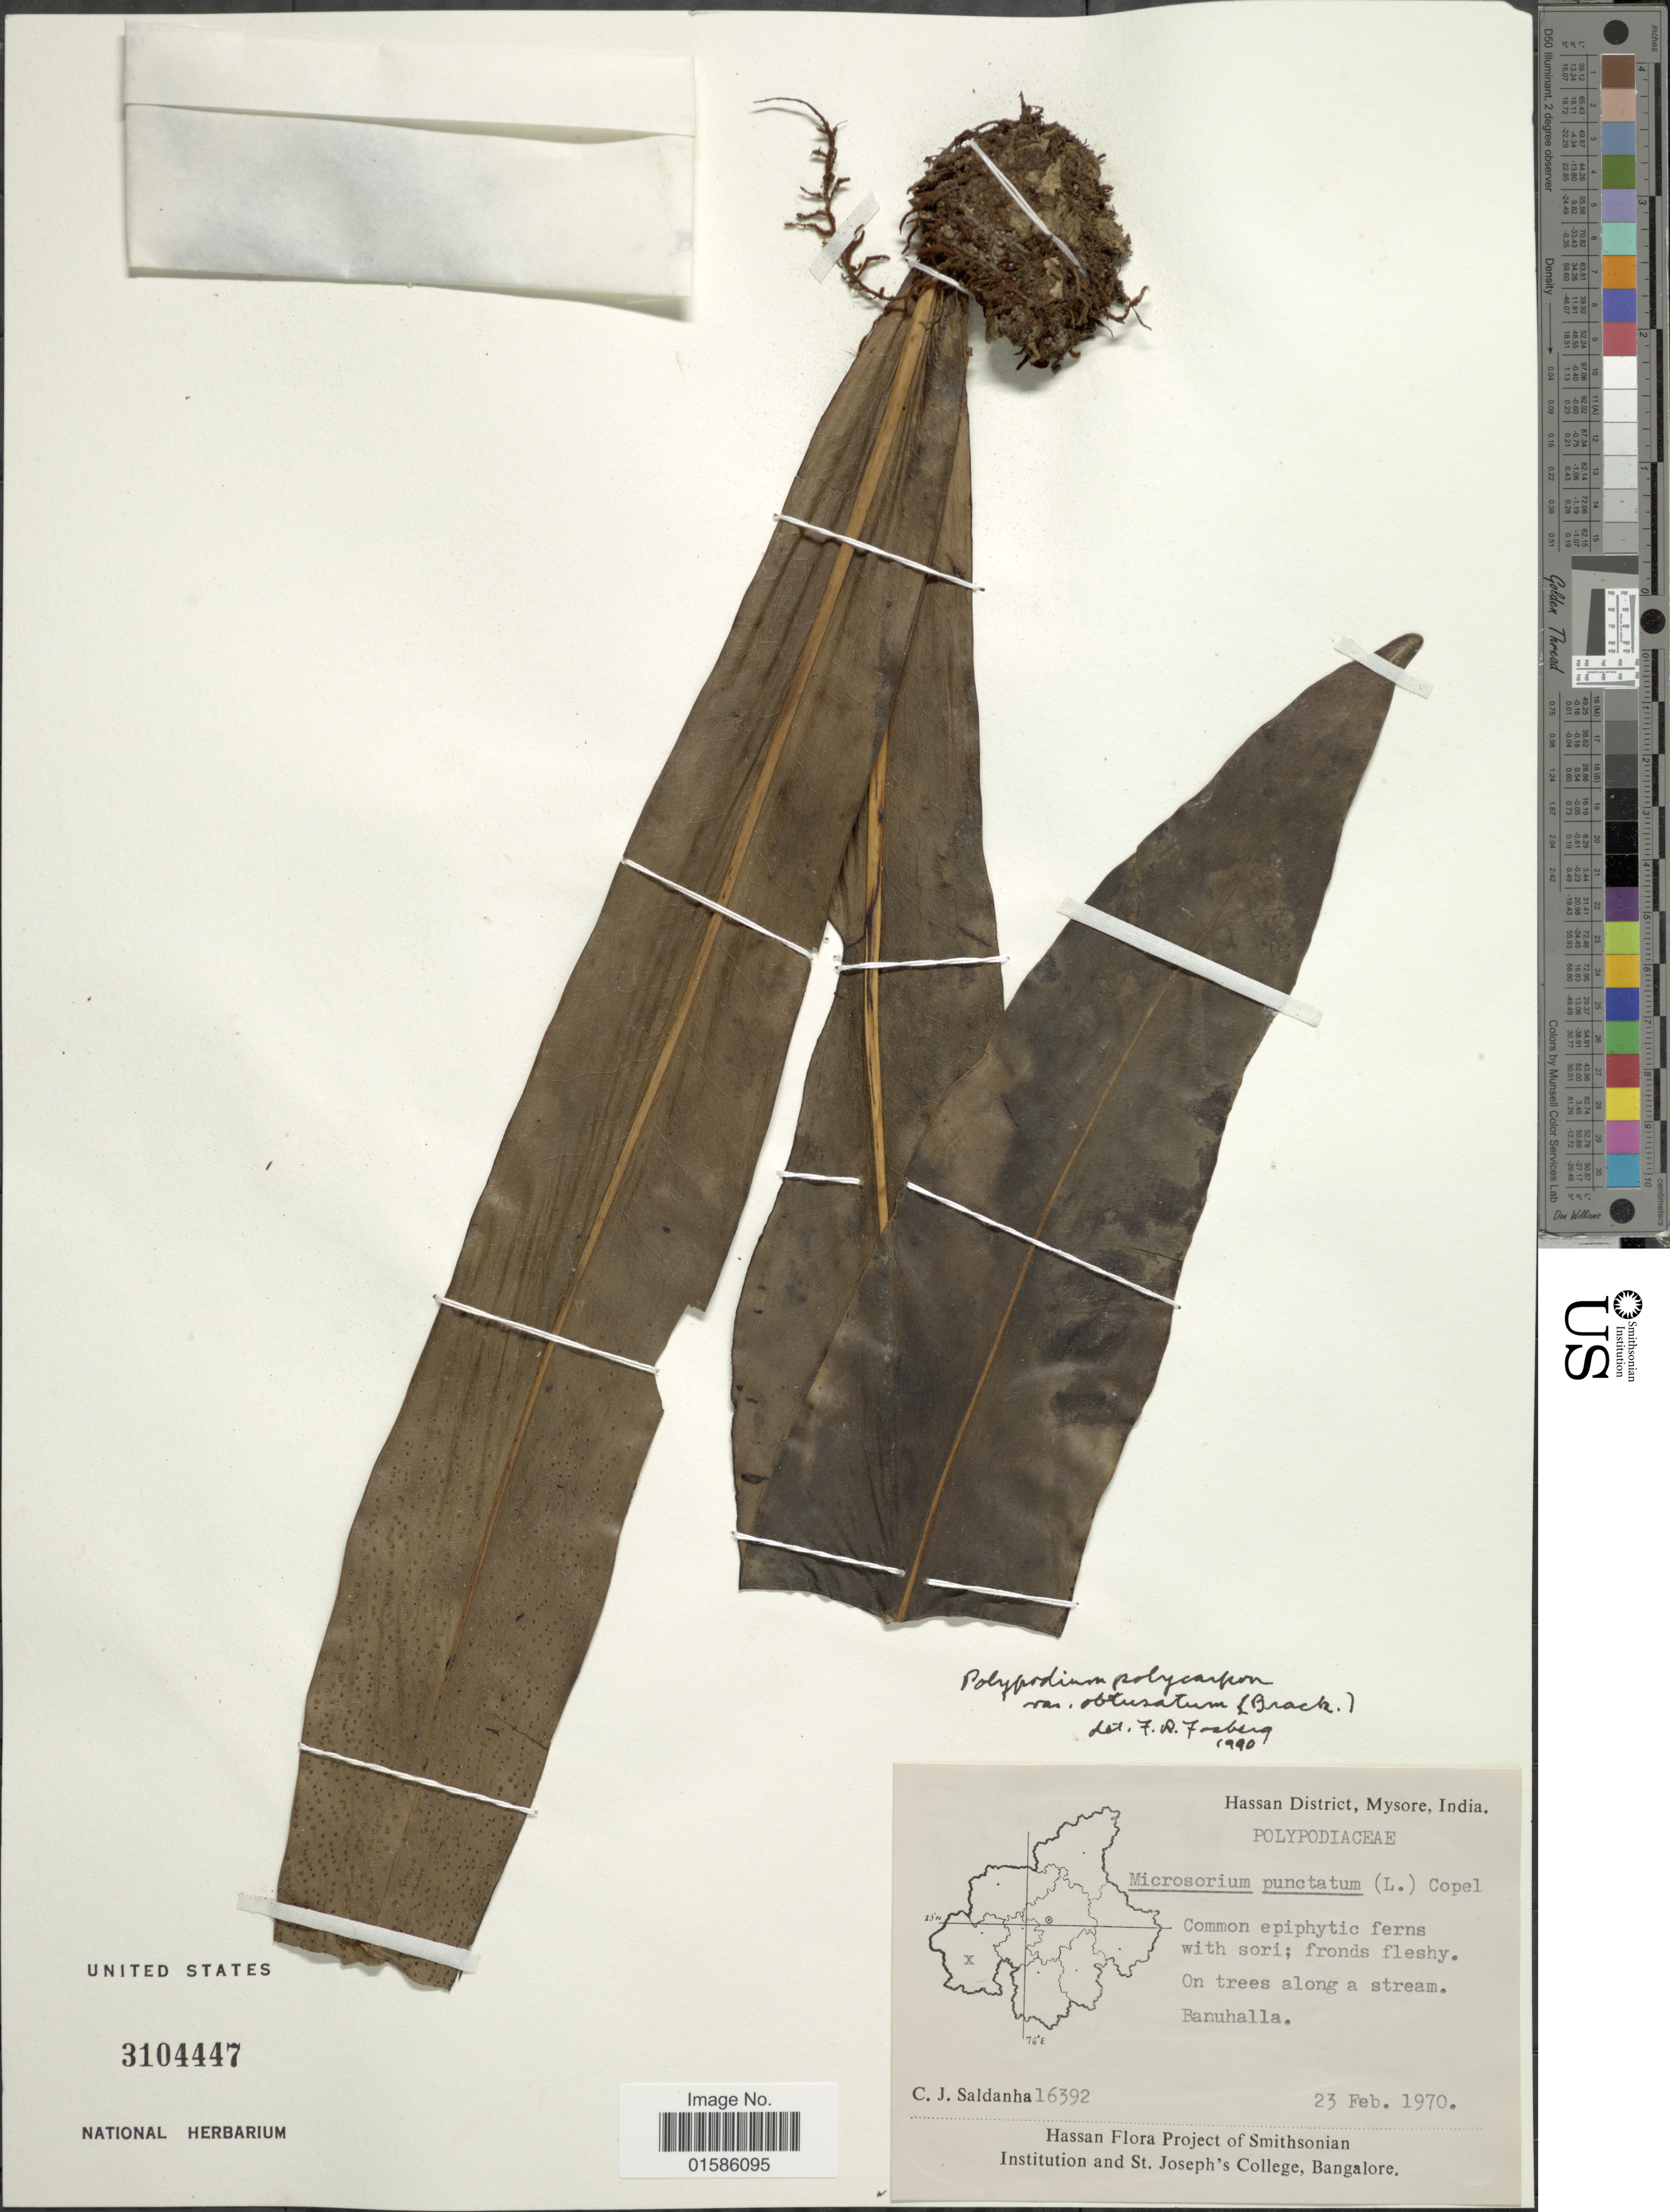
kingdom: Plantae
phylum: Tracheophyta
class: Polypodiopsida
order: Polypodiales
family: Polypodiaceae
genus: Microsorum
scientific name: Microsorum punctatum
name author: (L.) Copel.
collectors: C. Saldanha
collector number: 16392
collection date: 1970-02-23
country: India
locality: Hassan District, Mysore, Banuhalla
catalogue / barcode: US 3104447